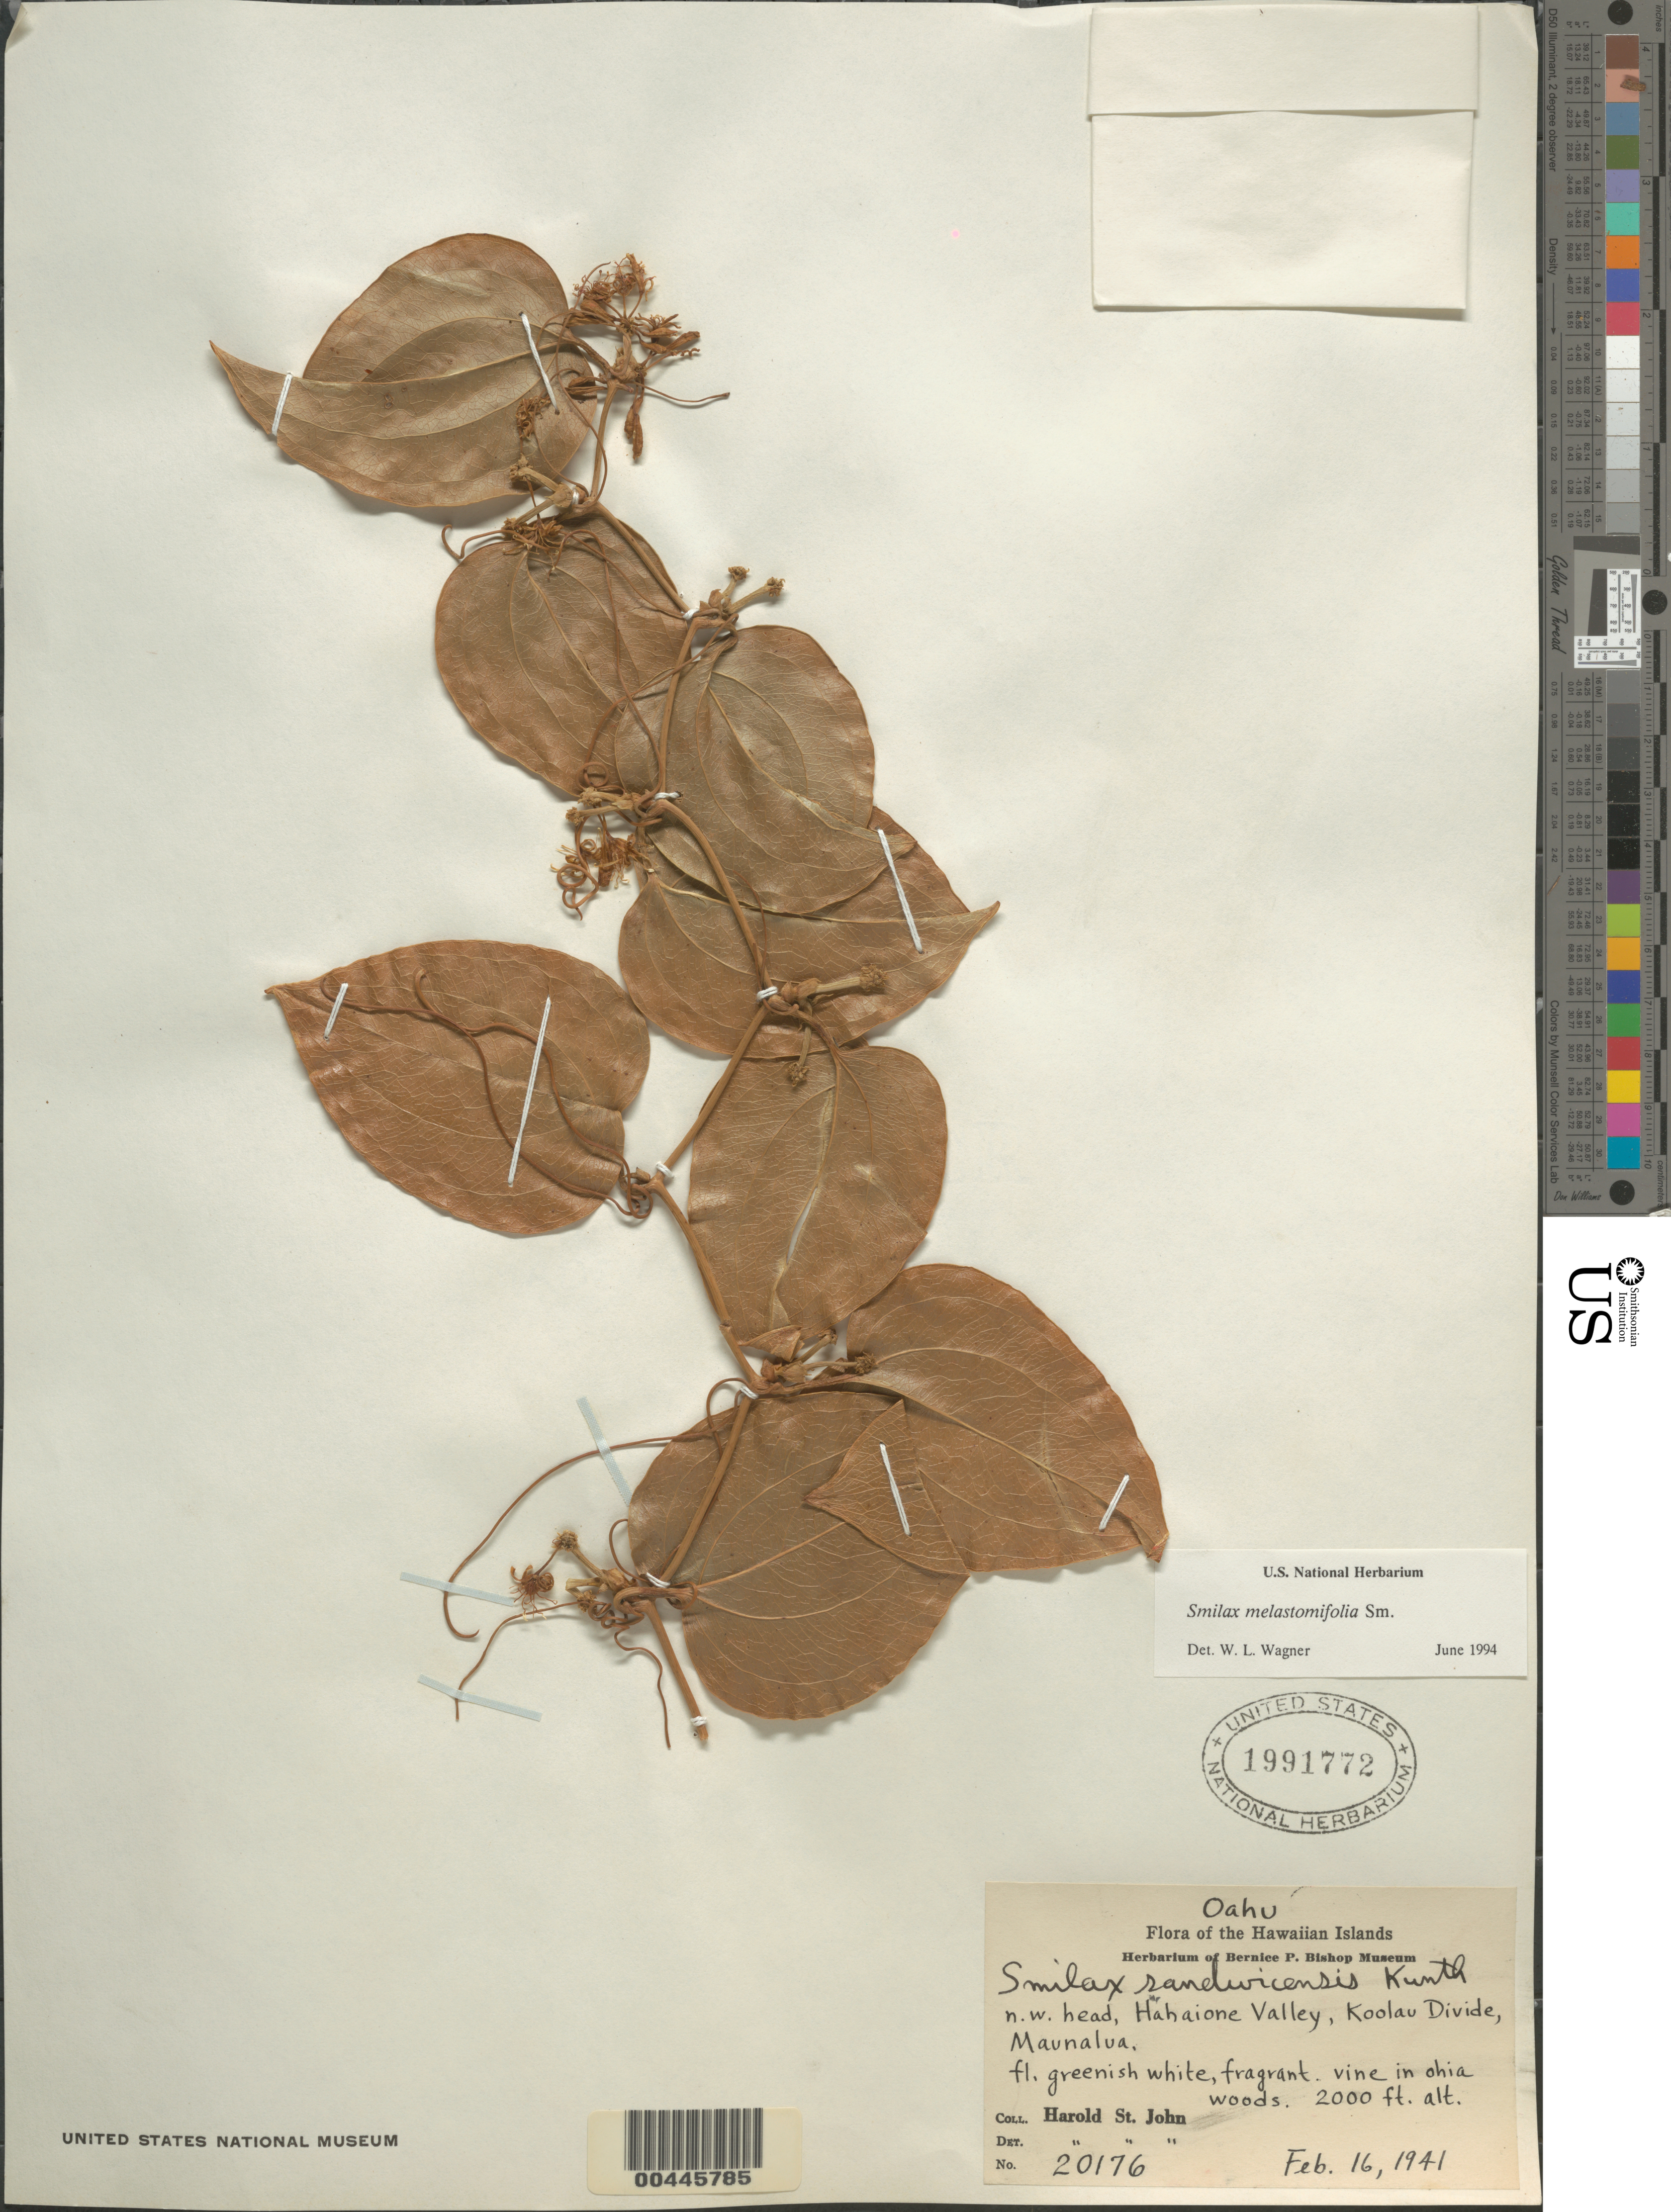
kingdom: Plantae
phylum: Tracheophyta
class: Liliopsida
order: Liliales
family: Smilacaceae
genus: Smilax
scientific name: Smilax melastomifolia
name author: Sm.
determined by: Wagner, W. L., (BOT), Smithsonian Institution - National Museum of Natural History (UNITED STATES)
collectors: H. St. John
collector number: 20176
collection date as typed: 16 Feb 1941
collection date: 1941-02-16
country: United States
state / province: Hawaii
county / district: Honolulu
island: Oahu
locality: NW head, Hahaione Valley, Koolau Divide, Maunalua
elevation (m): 610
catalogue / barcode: US 1991772